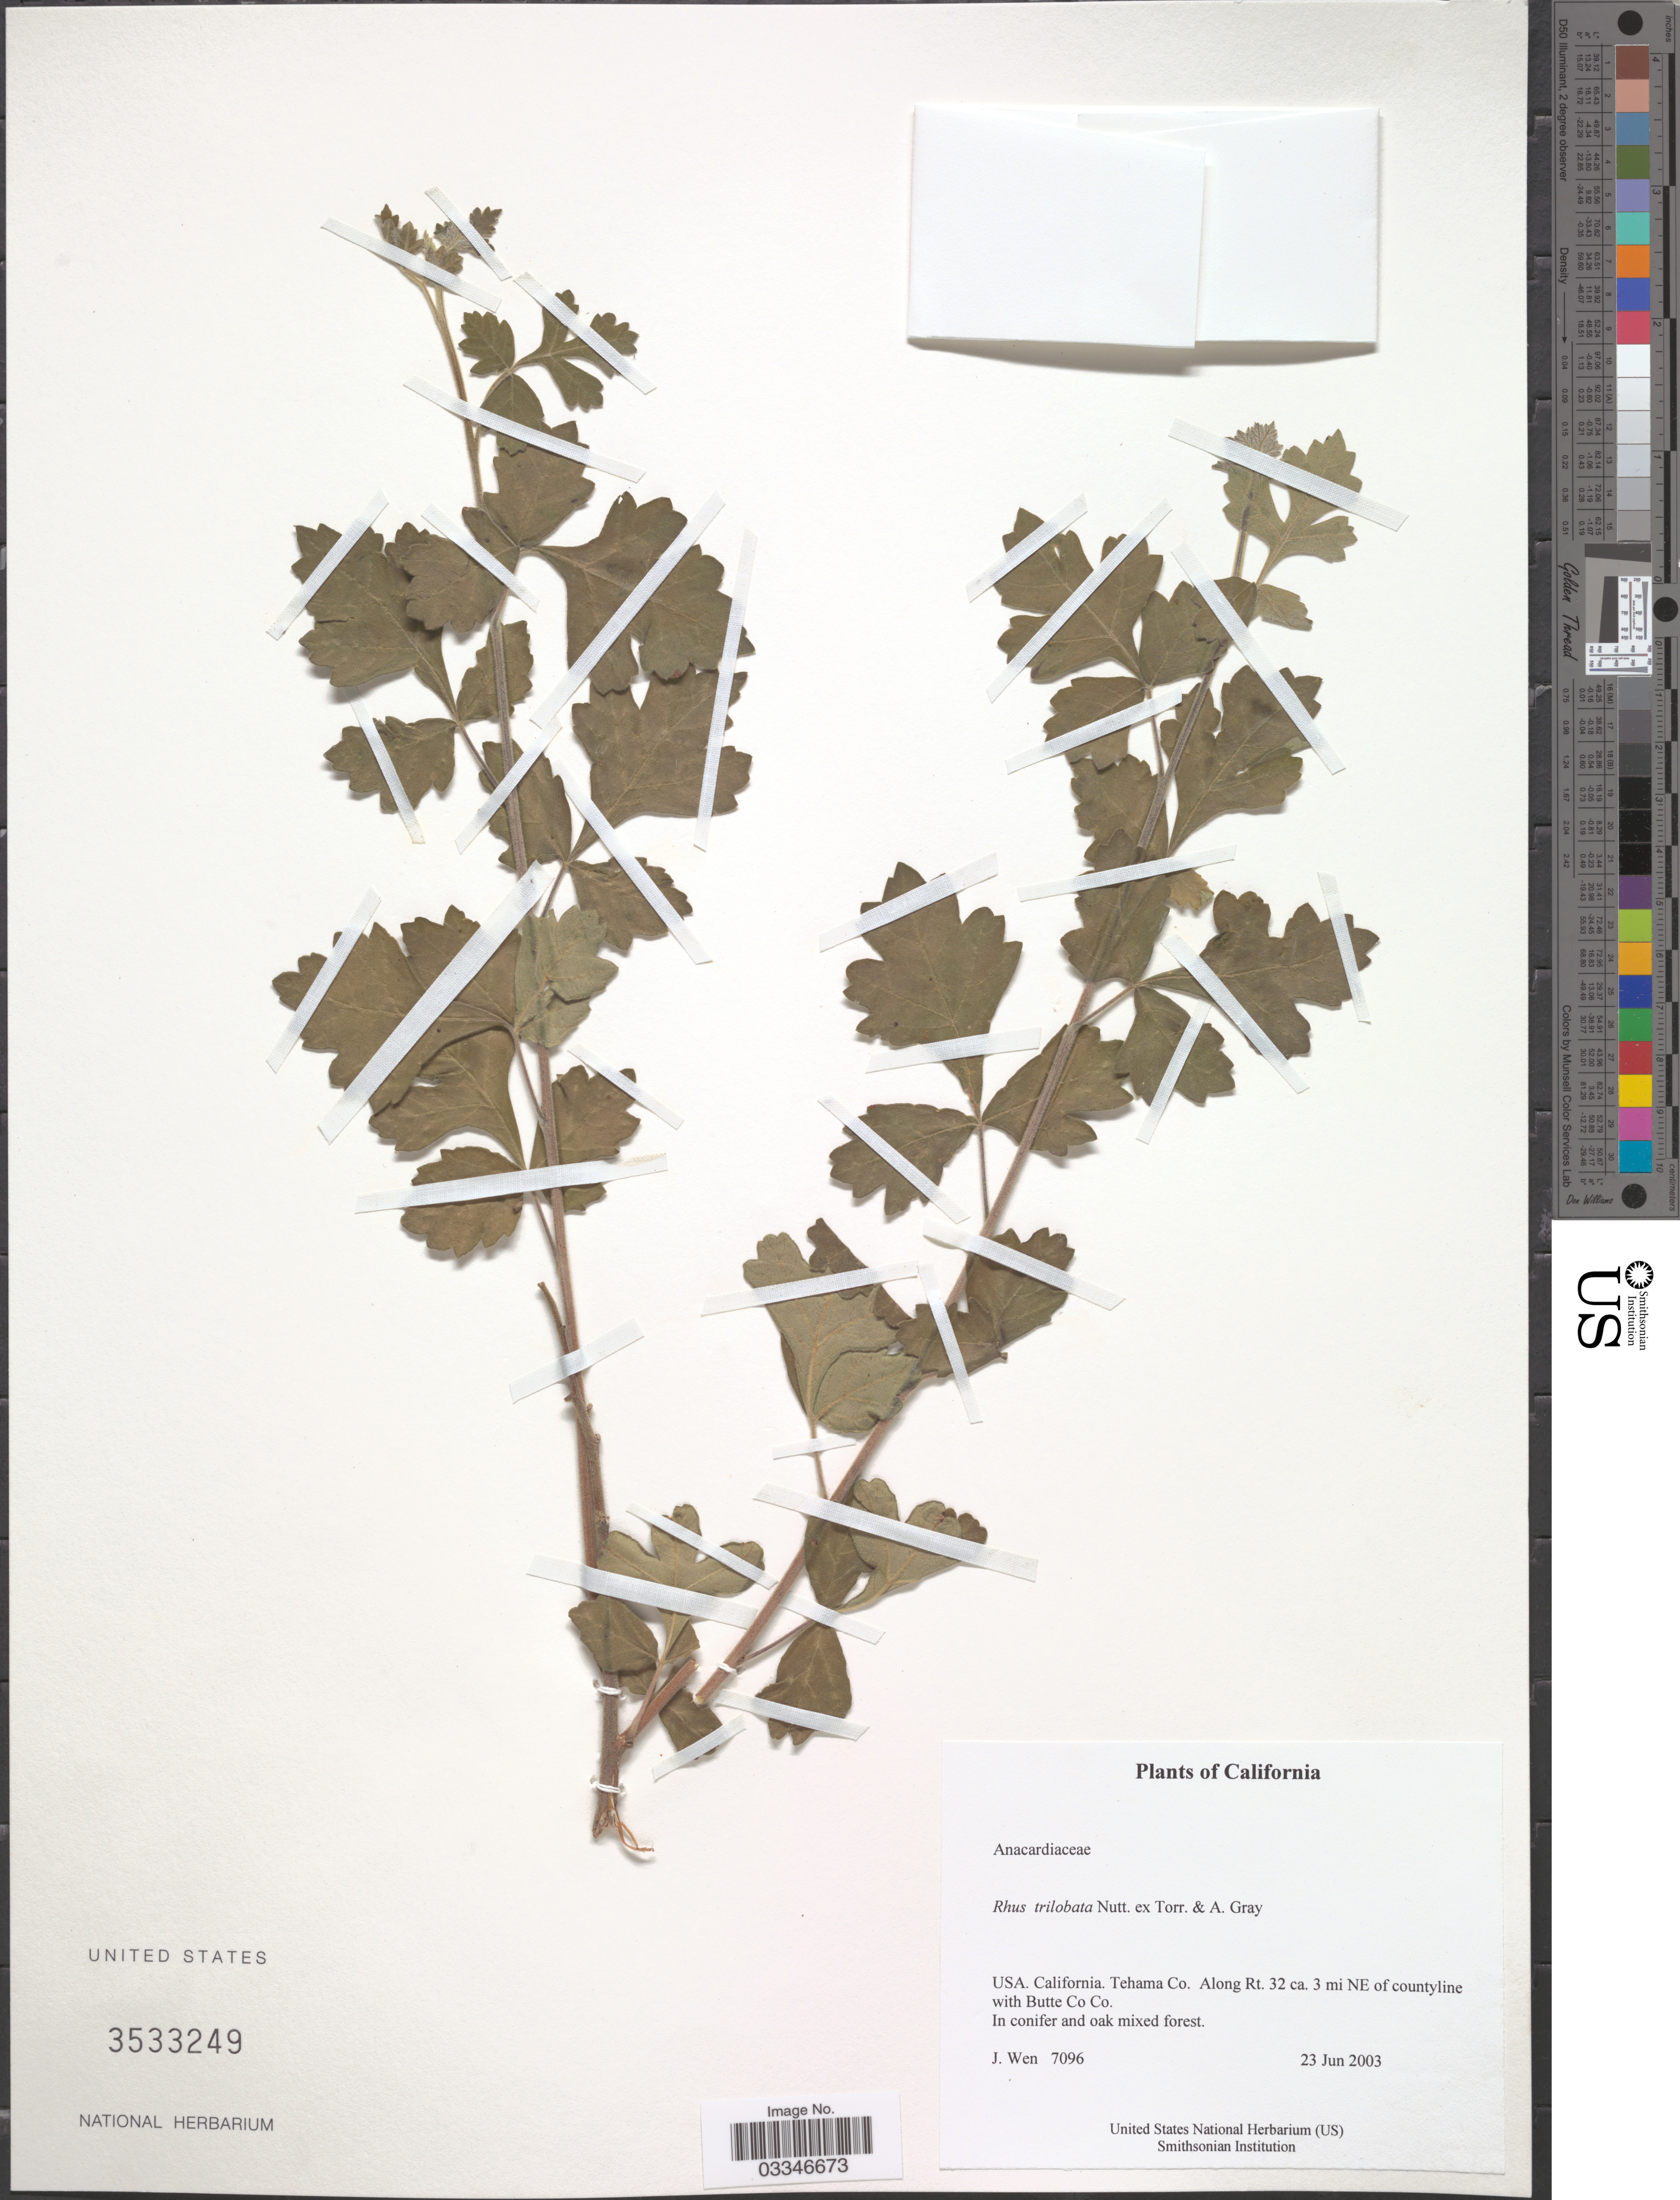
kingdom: Plantae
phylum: Tracheophyta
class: Magnoliopsida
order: Sapindales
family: Anacardiaceae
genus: Rhus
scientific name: Rhus trilobata var. typica Munz & Sloane ined.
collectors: J. Wen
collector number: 7096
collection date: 2003-06-23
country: United States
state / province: California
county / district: Butte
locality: Tehama Co. Along Rt. 32 ca. 3 mi NE of countyline with Butte Co Co.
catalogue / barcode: US 3533249